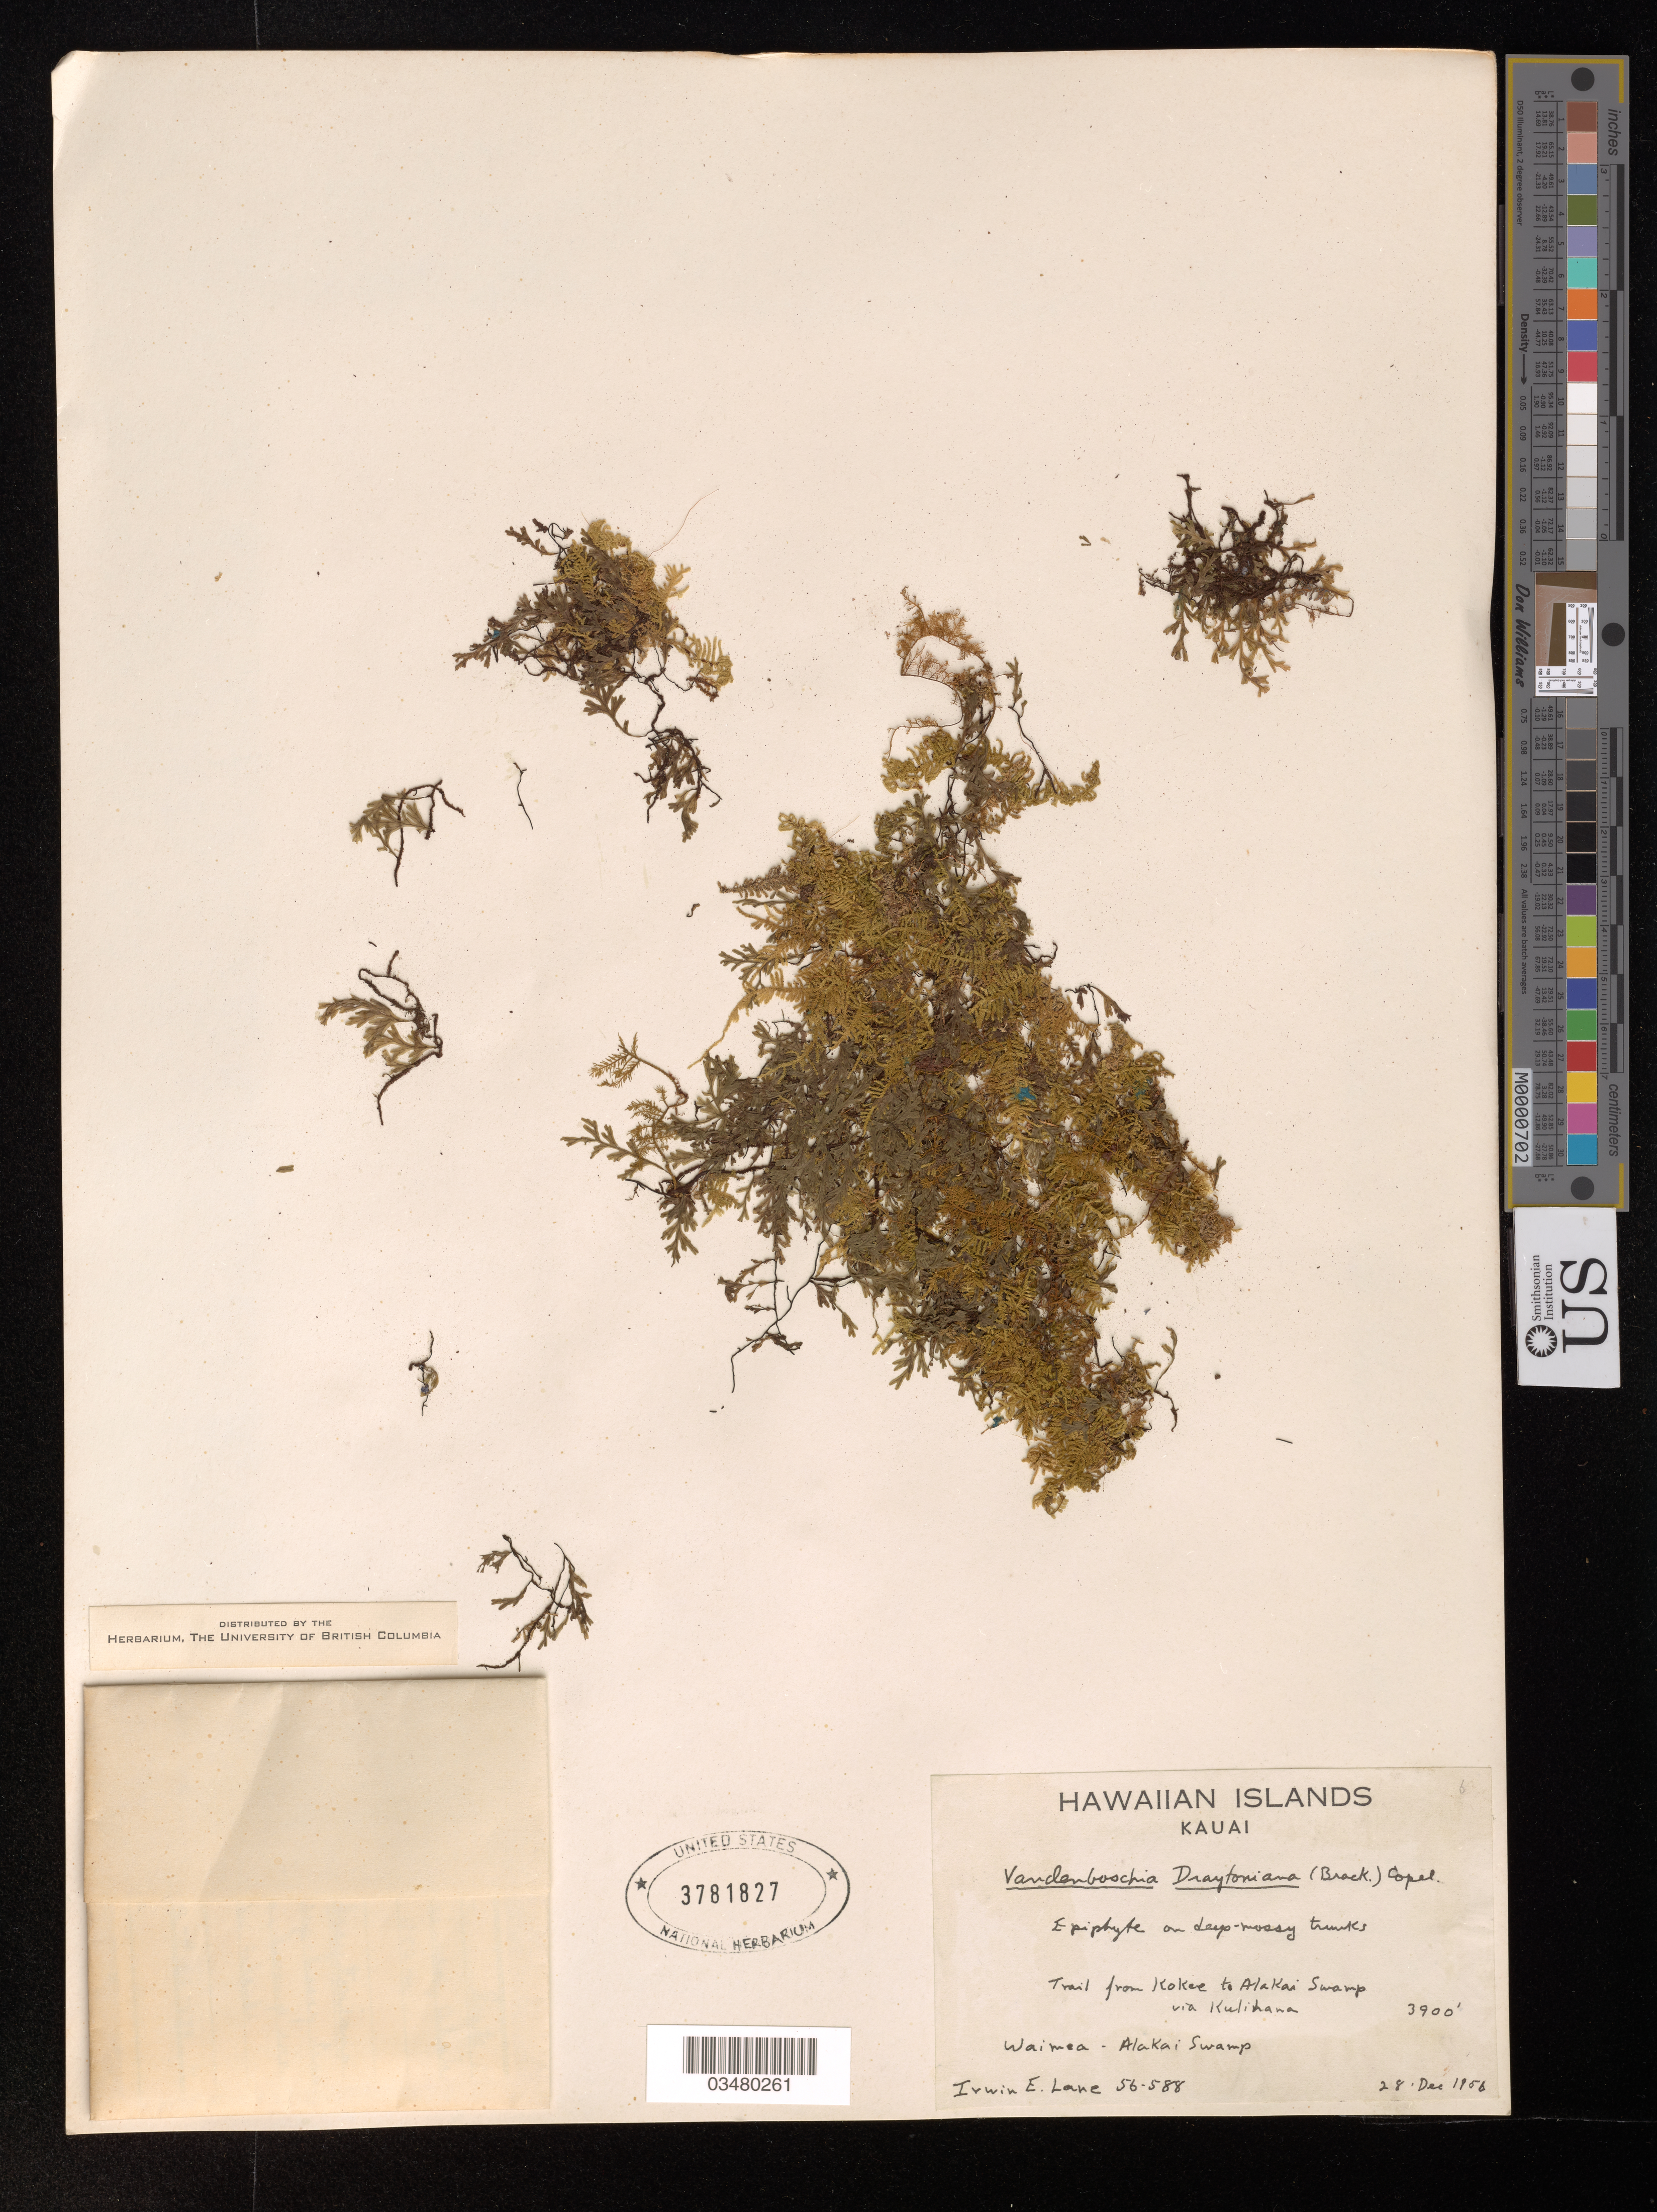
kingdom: Plantae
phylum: Tracheophyta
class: Polypodiopsida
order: Hymenophyllales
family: Hymenophyllaceae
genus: Crepidomanes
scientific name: Crepidomanes draytonianum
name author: (Brack.) Ebihara & K. Iwats.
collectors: I. Lane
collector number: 56-588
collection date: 1956-12-28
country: United States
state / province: Hawaii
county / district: Kauai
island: Kaua'i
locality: Waimea, trail from Kokee to Alakai Swamp via Kulihana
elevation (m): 1189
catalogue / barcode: US 3781827